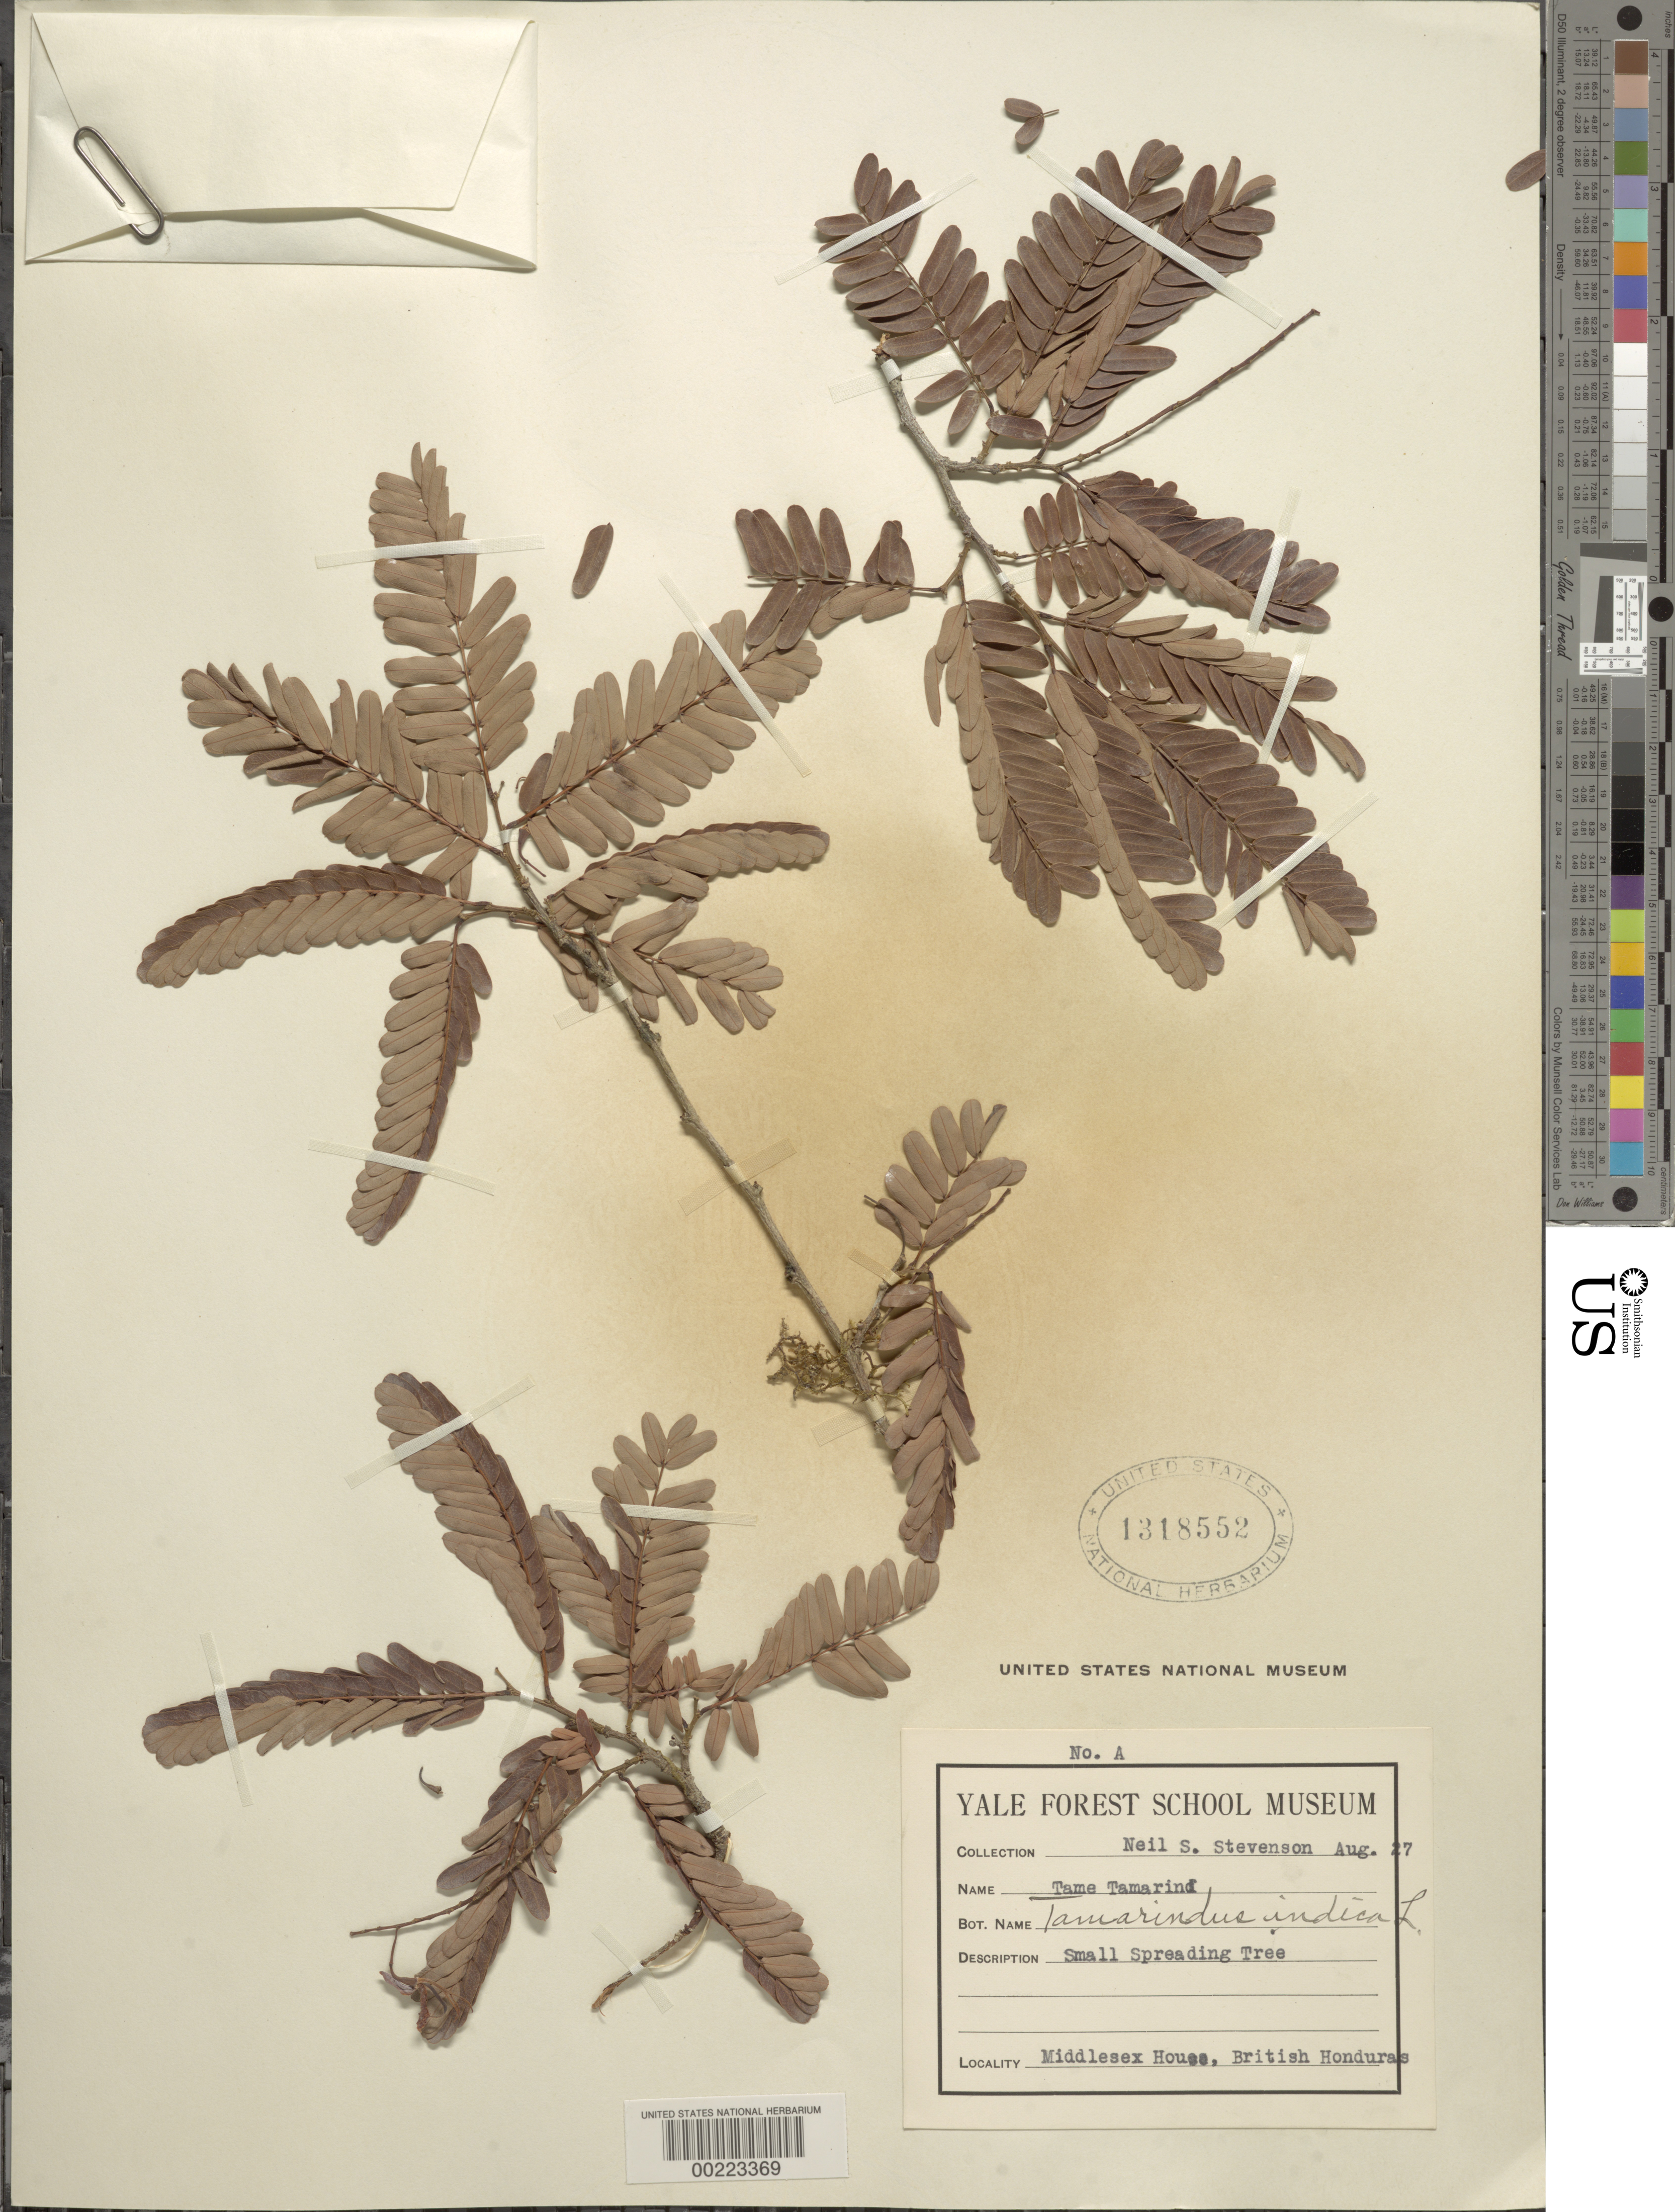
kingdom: Plantae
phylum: Tracheophyta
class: Magnoliopsida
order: Fabales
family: Fabaceae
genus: Tamarindus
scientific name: Tamarindus indica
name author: L.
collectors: N. Stevenson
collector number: A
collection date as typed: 27 Aug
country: Belize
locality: Middlesex House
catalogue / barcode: US 1318552